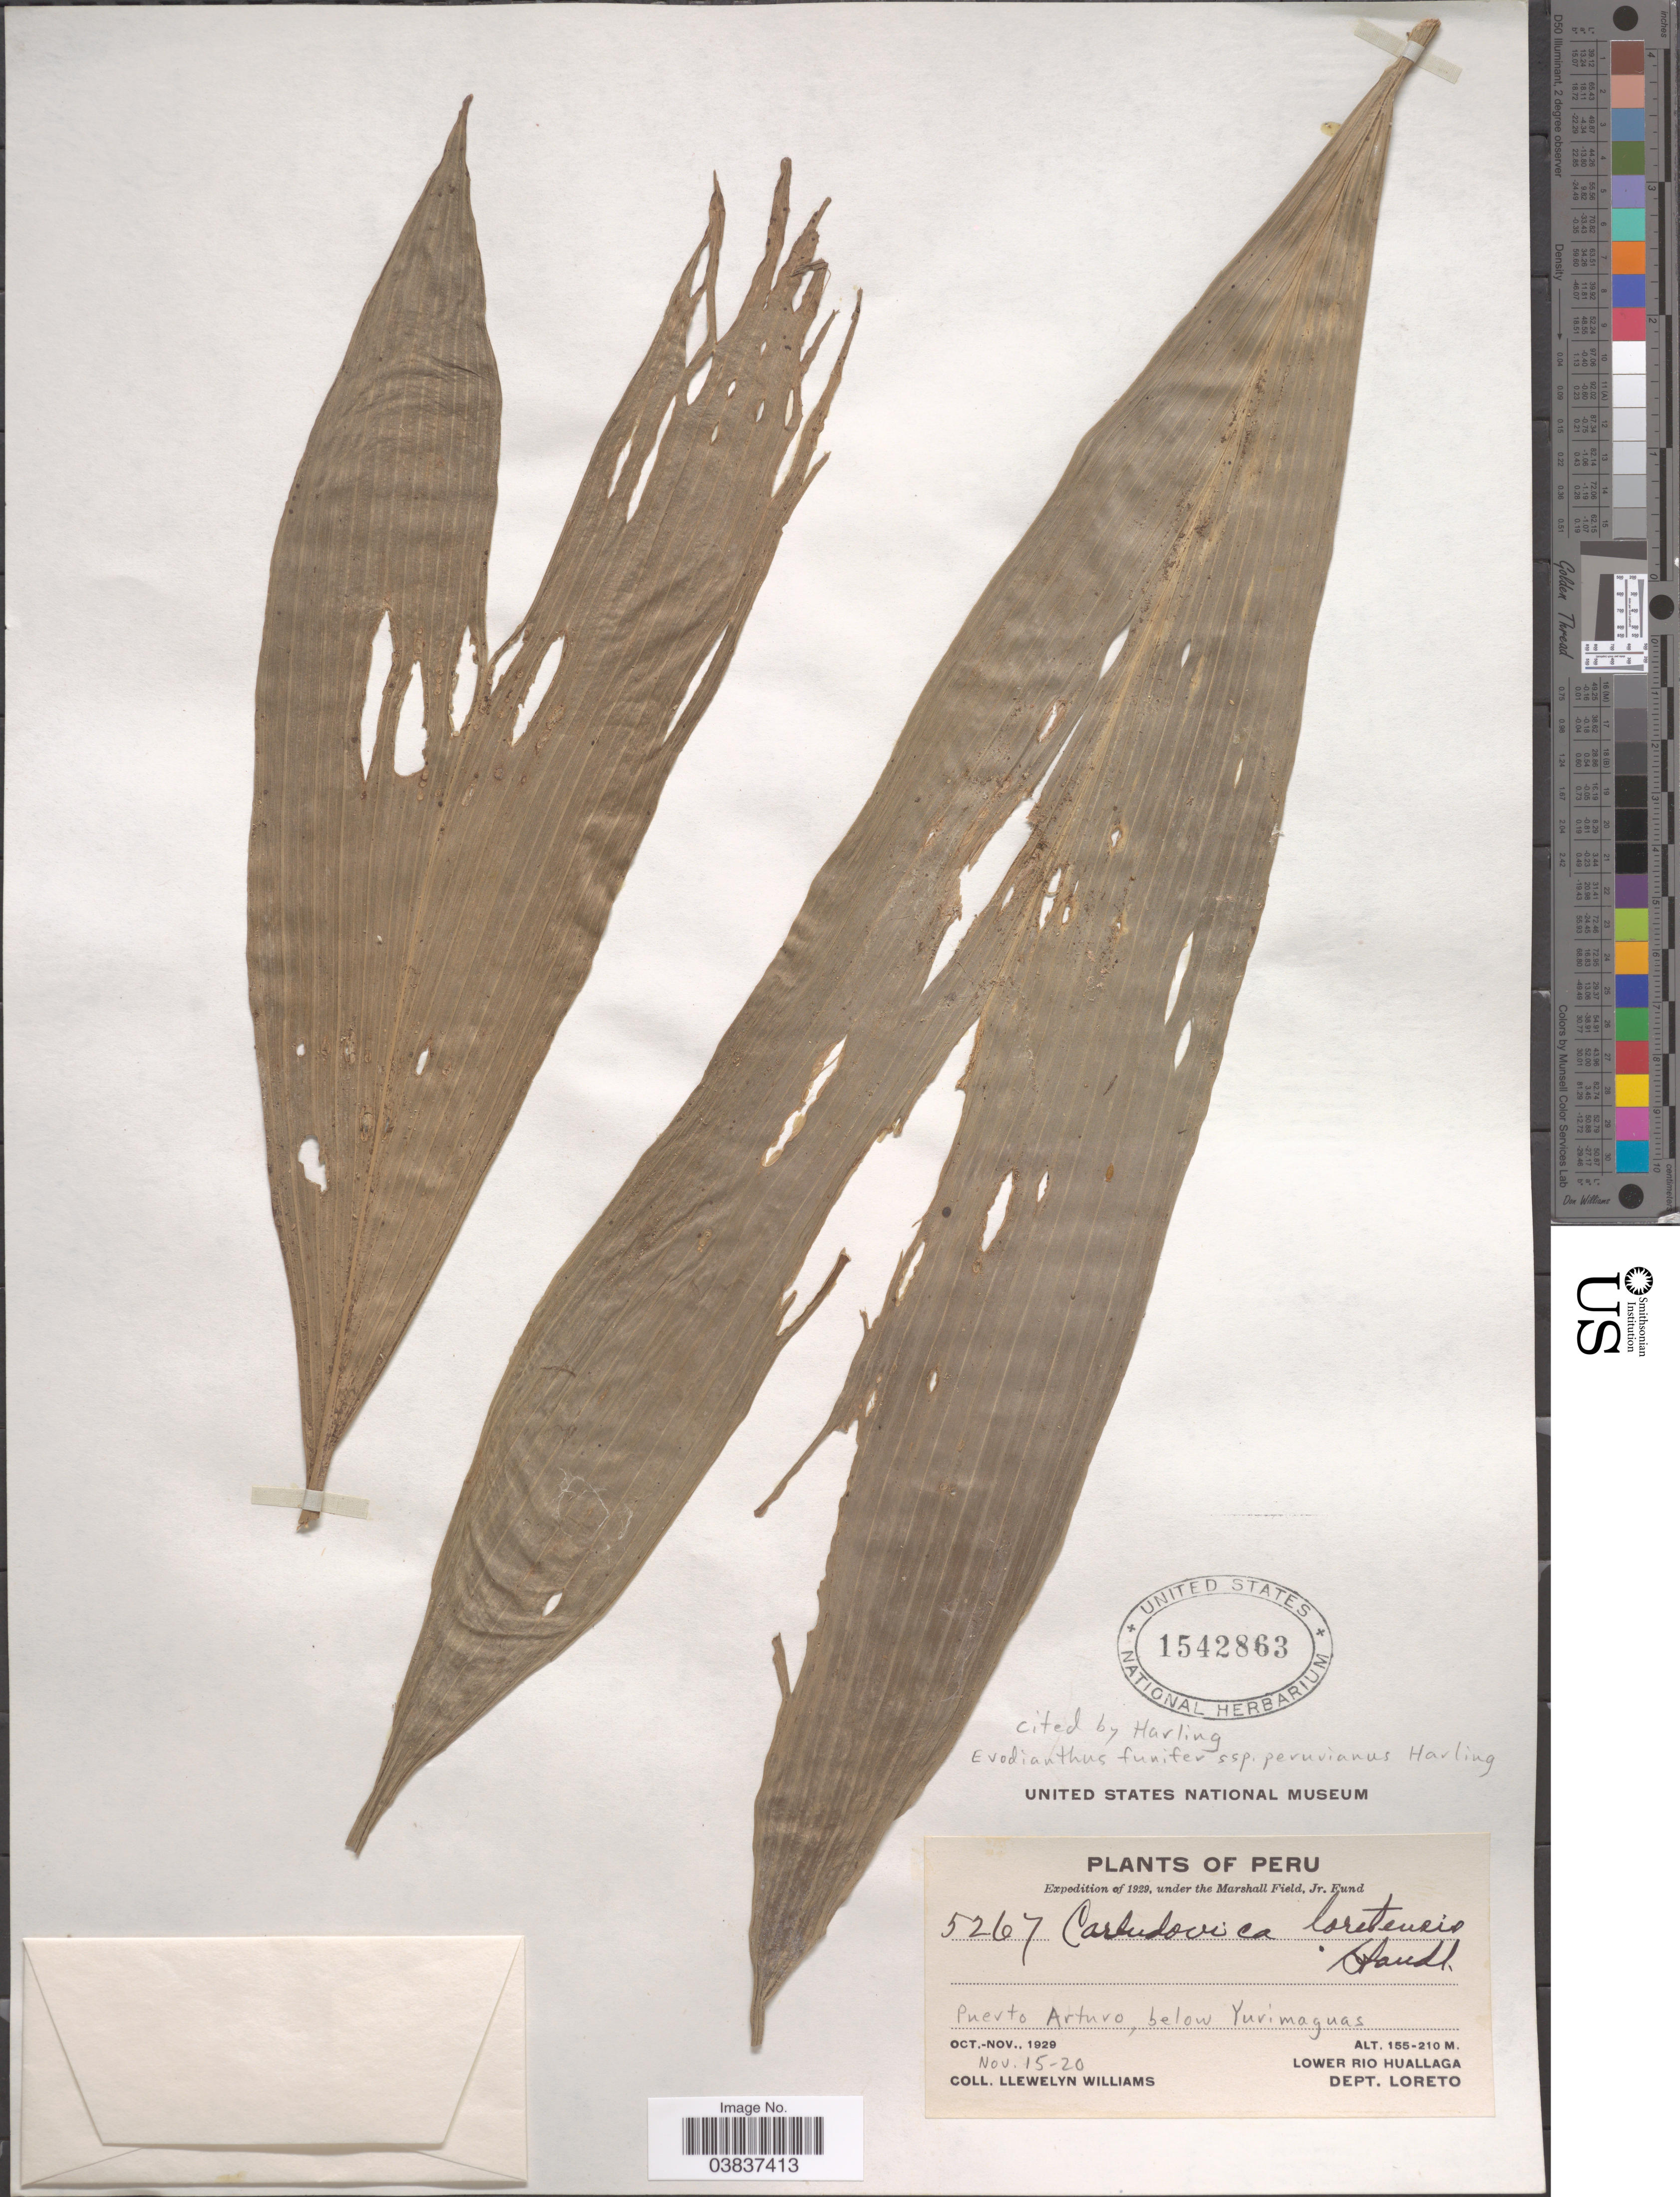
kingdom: Plantae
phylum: Tracheophyta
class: Liliopsida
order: Pandanales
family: Cyclanthaceae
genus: Evodianthus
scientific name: Evodianthus funifer subsp. peruvianus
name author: Harling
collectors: Ll. Williams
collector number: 5267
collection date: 1929-11-15/1929-11-20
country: Peru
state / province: Loreto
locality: Puerto Arturo, below Yurimaguas. Lower Rio Huallaga. Dept. Loreto.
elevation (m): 155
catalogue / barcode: US 1542863